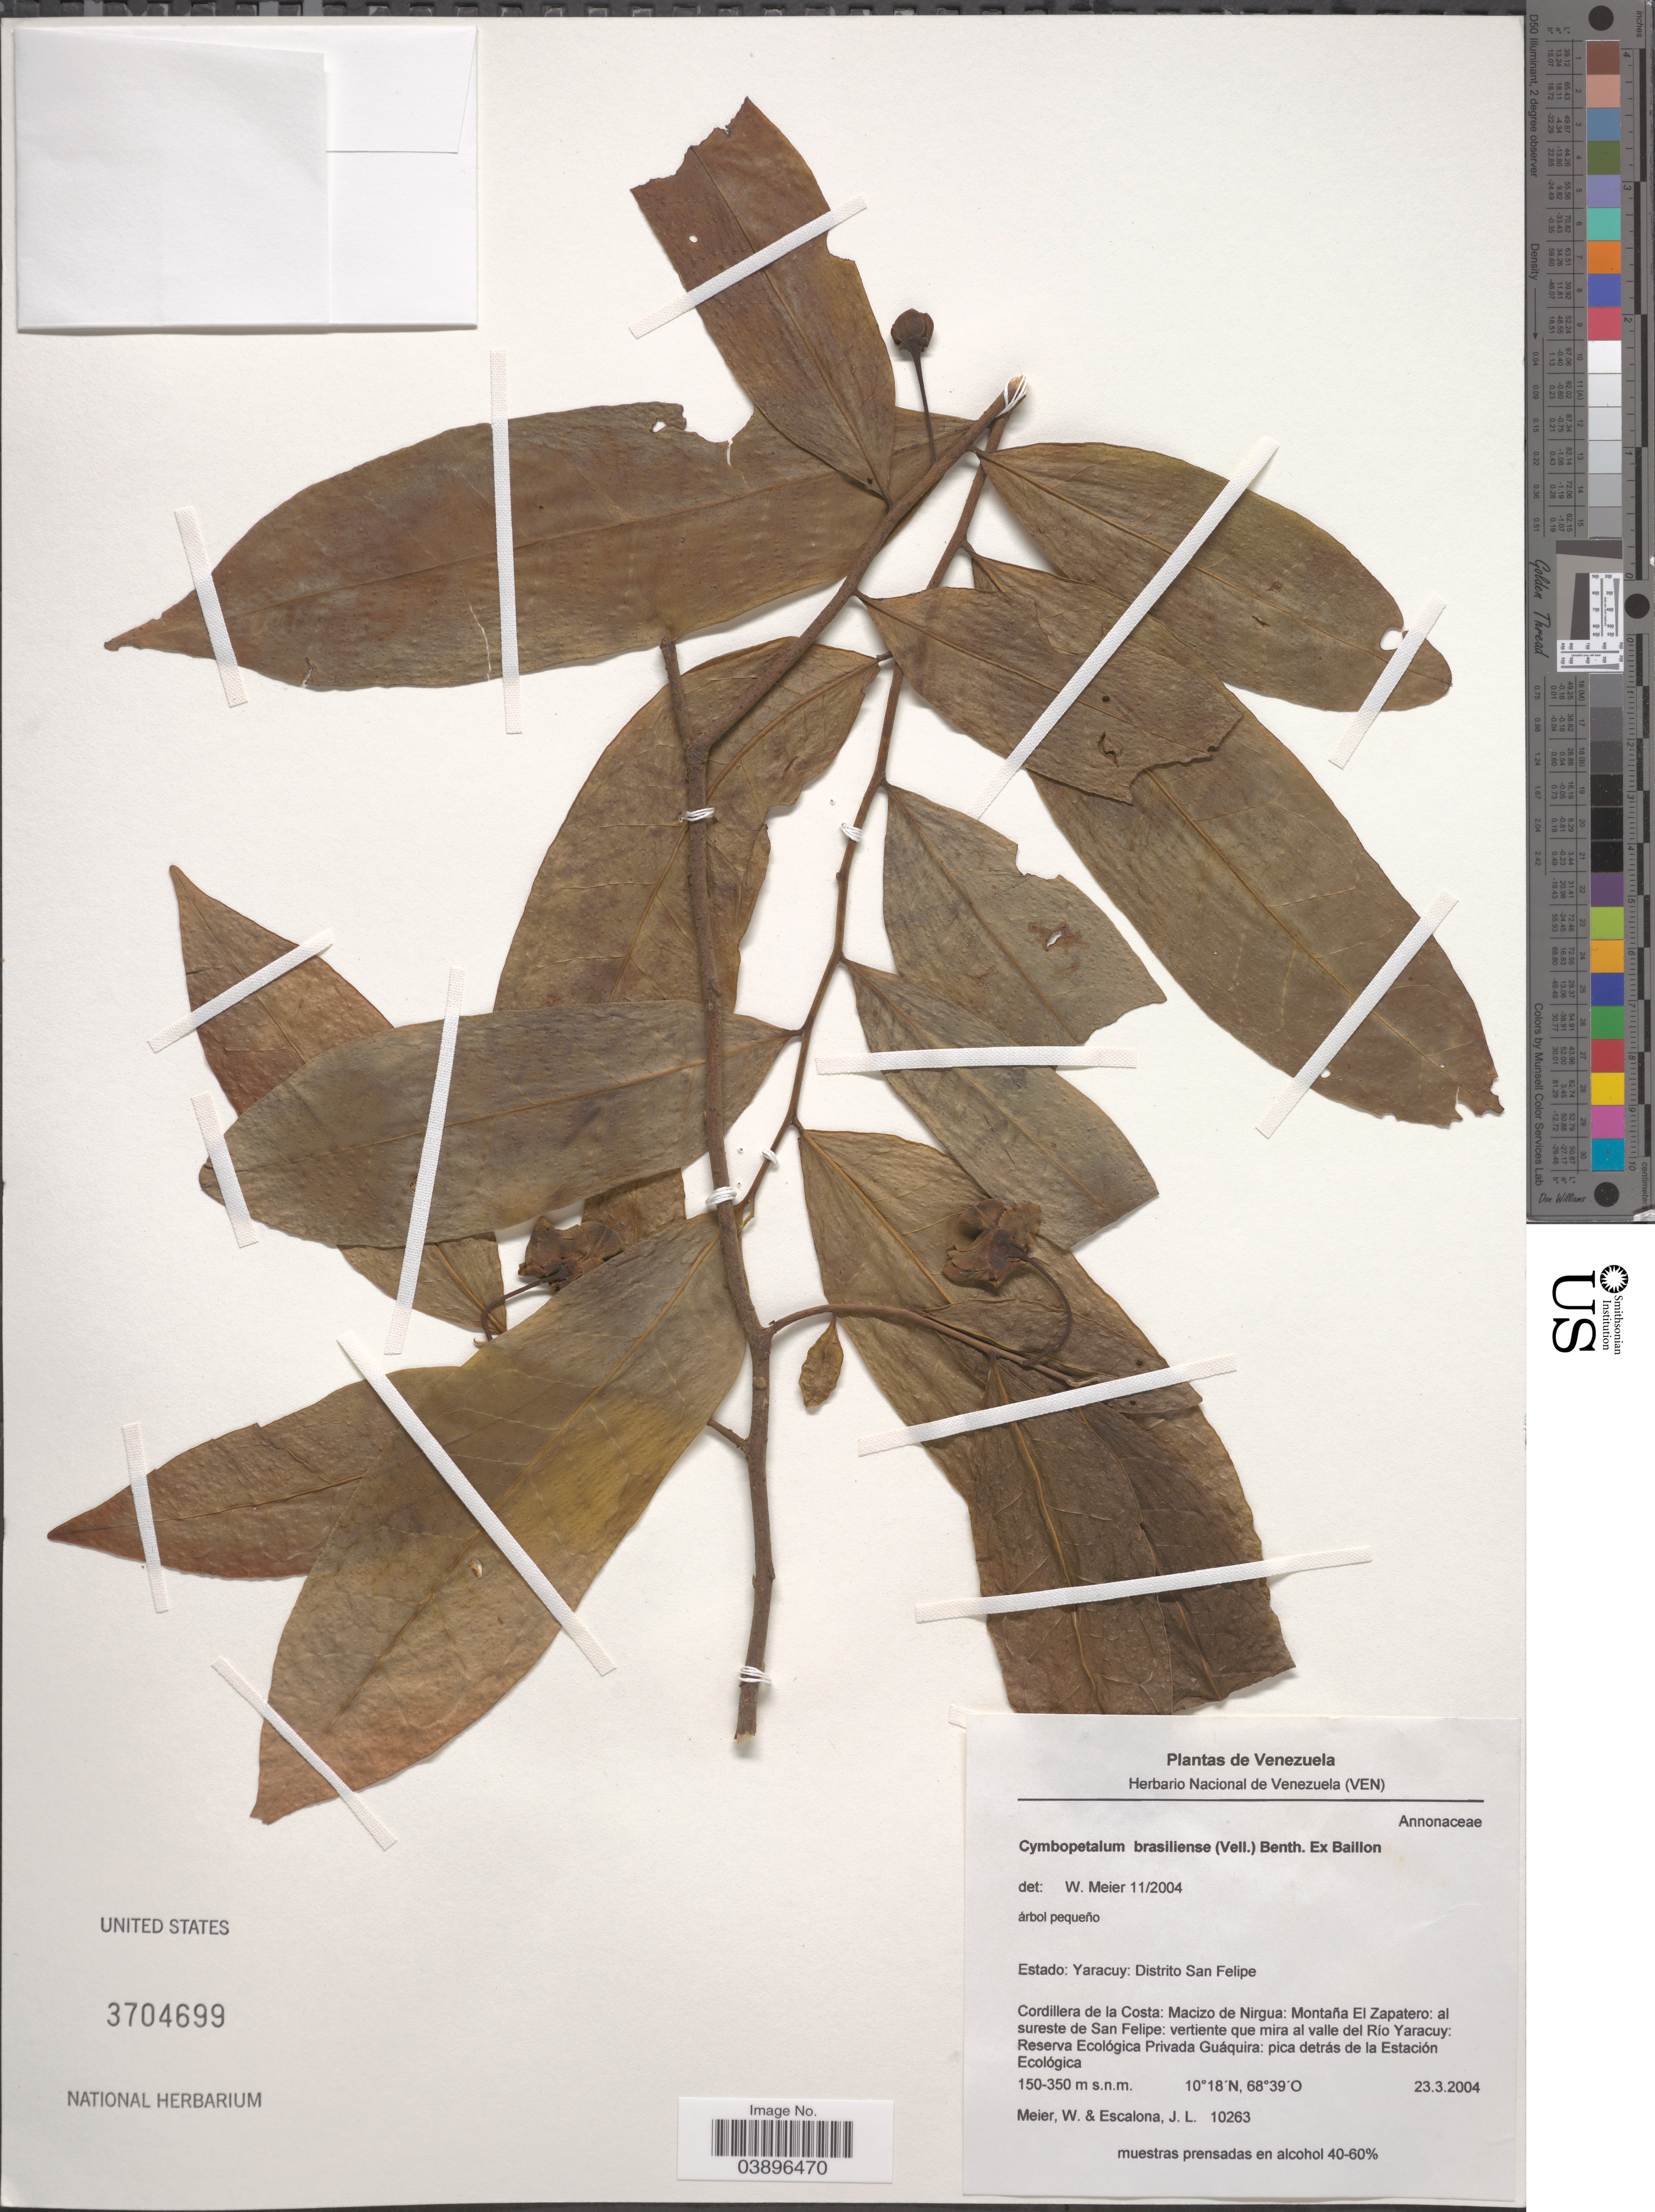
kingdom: Plantae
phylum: Tracheophyta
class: Magnoliopsida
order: Magnoliales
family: Annonaceae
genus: Cymbopetalum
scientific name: Cymbopetalum brasiliense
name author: (Vell.) Benth. ex Baill.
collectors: W. Meier & J. Escalona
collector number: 10263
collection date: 2004-03-23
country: Venezuela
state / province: Yaracuy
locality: Distrito San Felipe. Cordillera de la Costa: Macizo de Nirgua: Montaña El Zapatero: al sureste de San Felipe: vertiente que mira al valle del Río Yaracuy: Reserva Ecológica Privada Guáquira: pica detrás de la Estación Ecológica.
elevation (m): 150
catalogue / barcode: US 3704699